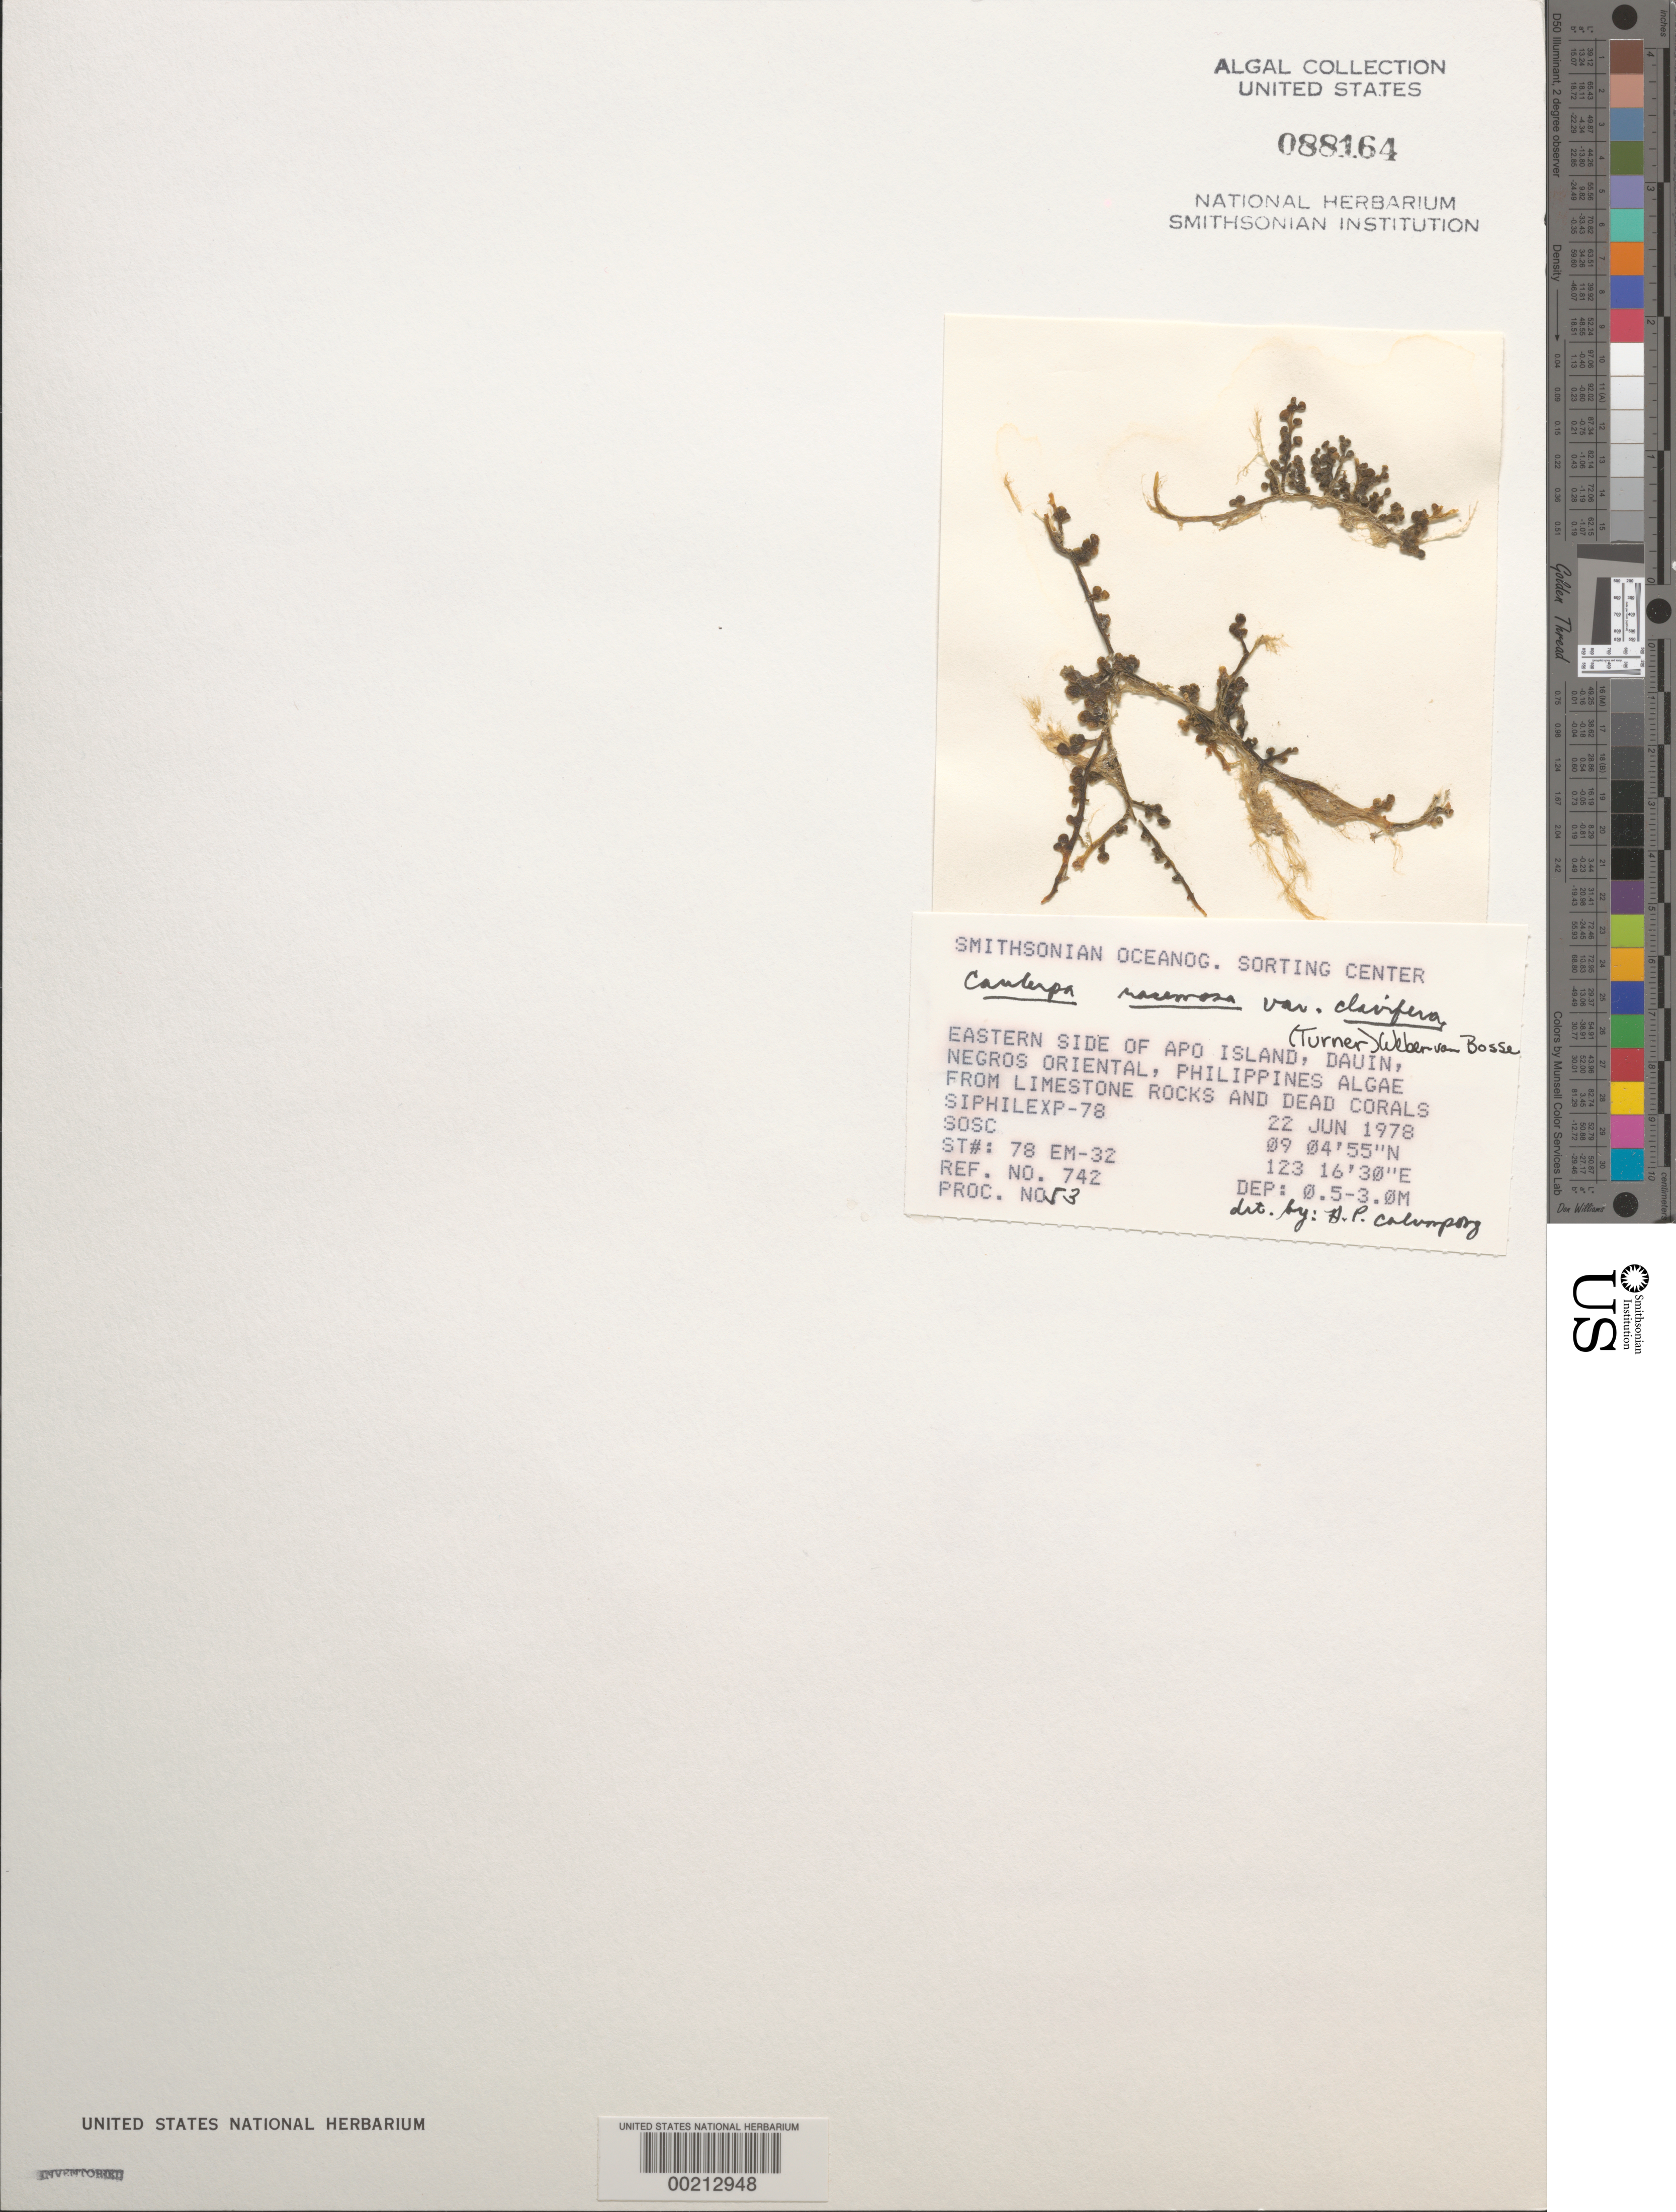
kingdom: Plantae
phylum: Chlorophyta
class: Ulvophyceae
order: Bryopsidales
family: Caulerpaceae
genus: Caulerpa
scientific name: Caulerpa racemosa var. clavifera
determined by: Calumpong, H. P.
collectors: SOSC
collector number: Station 78 Em-32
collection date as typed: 22 Jun 1978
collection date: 1978-06-22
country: Philippines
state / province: Central Visayas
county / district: Negros Oriental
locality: Apo island, dauin, negros oriental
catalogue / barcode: US 88164